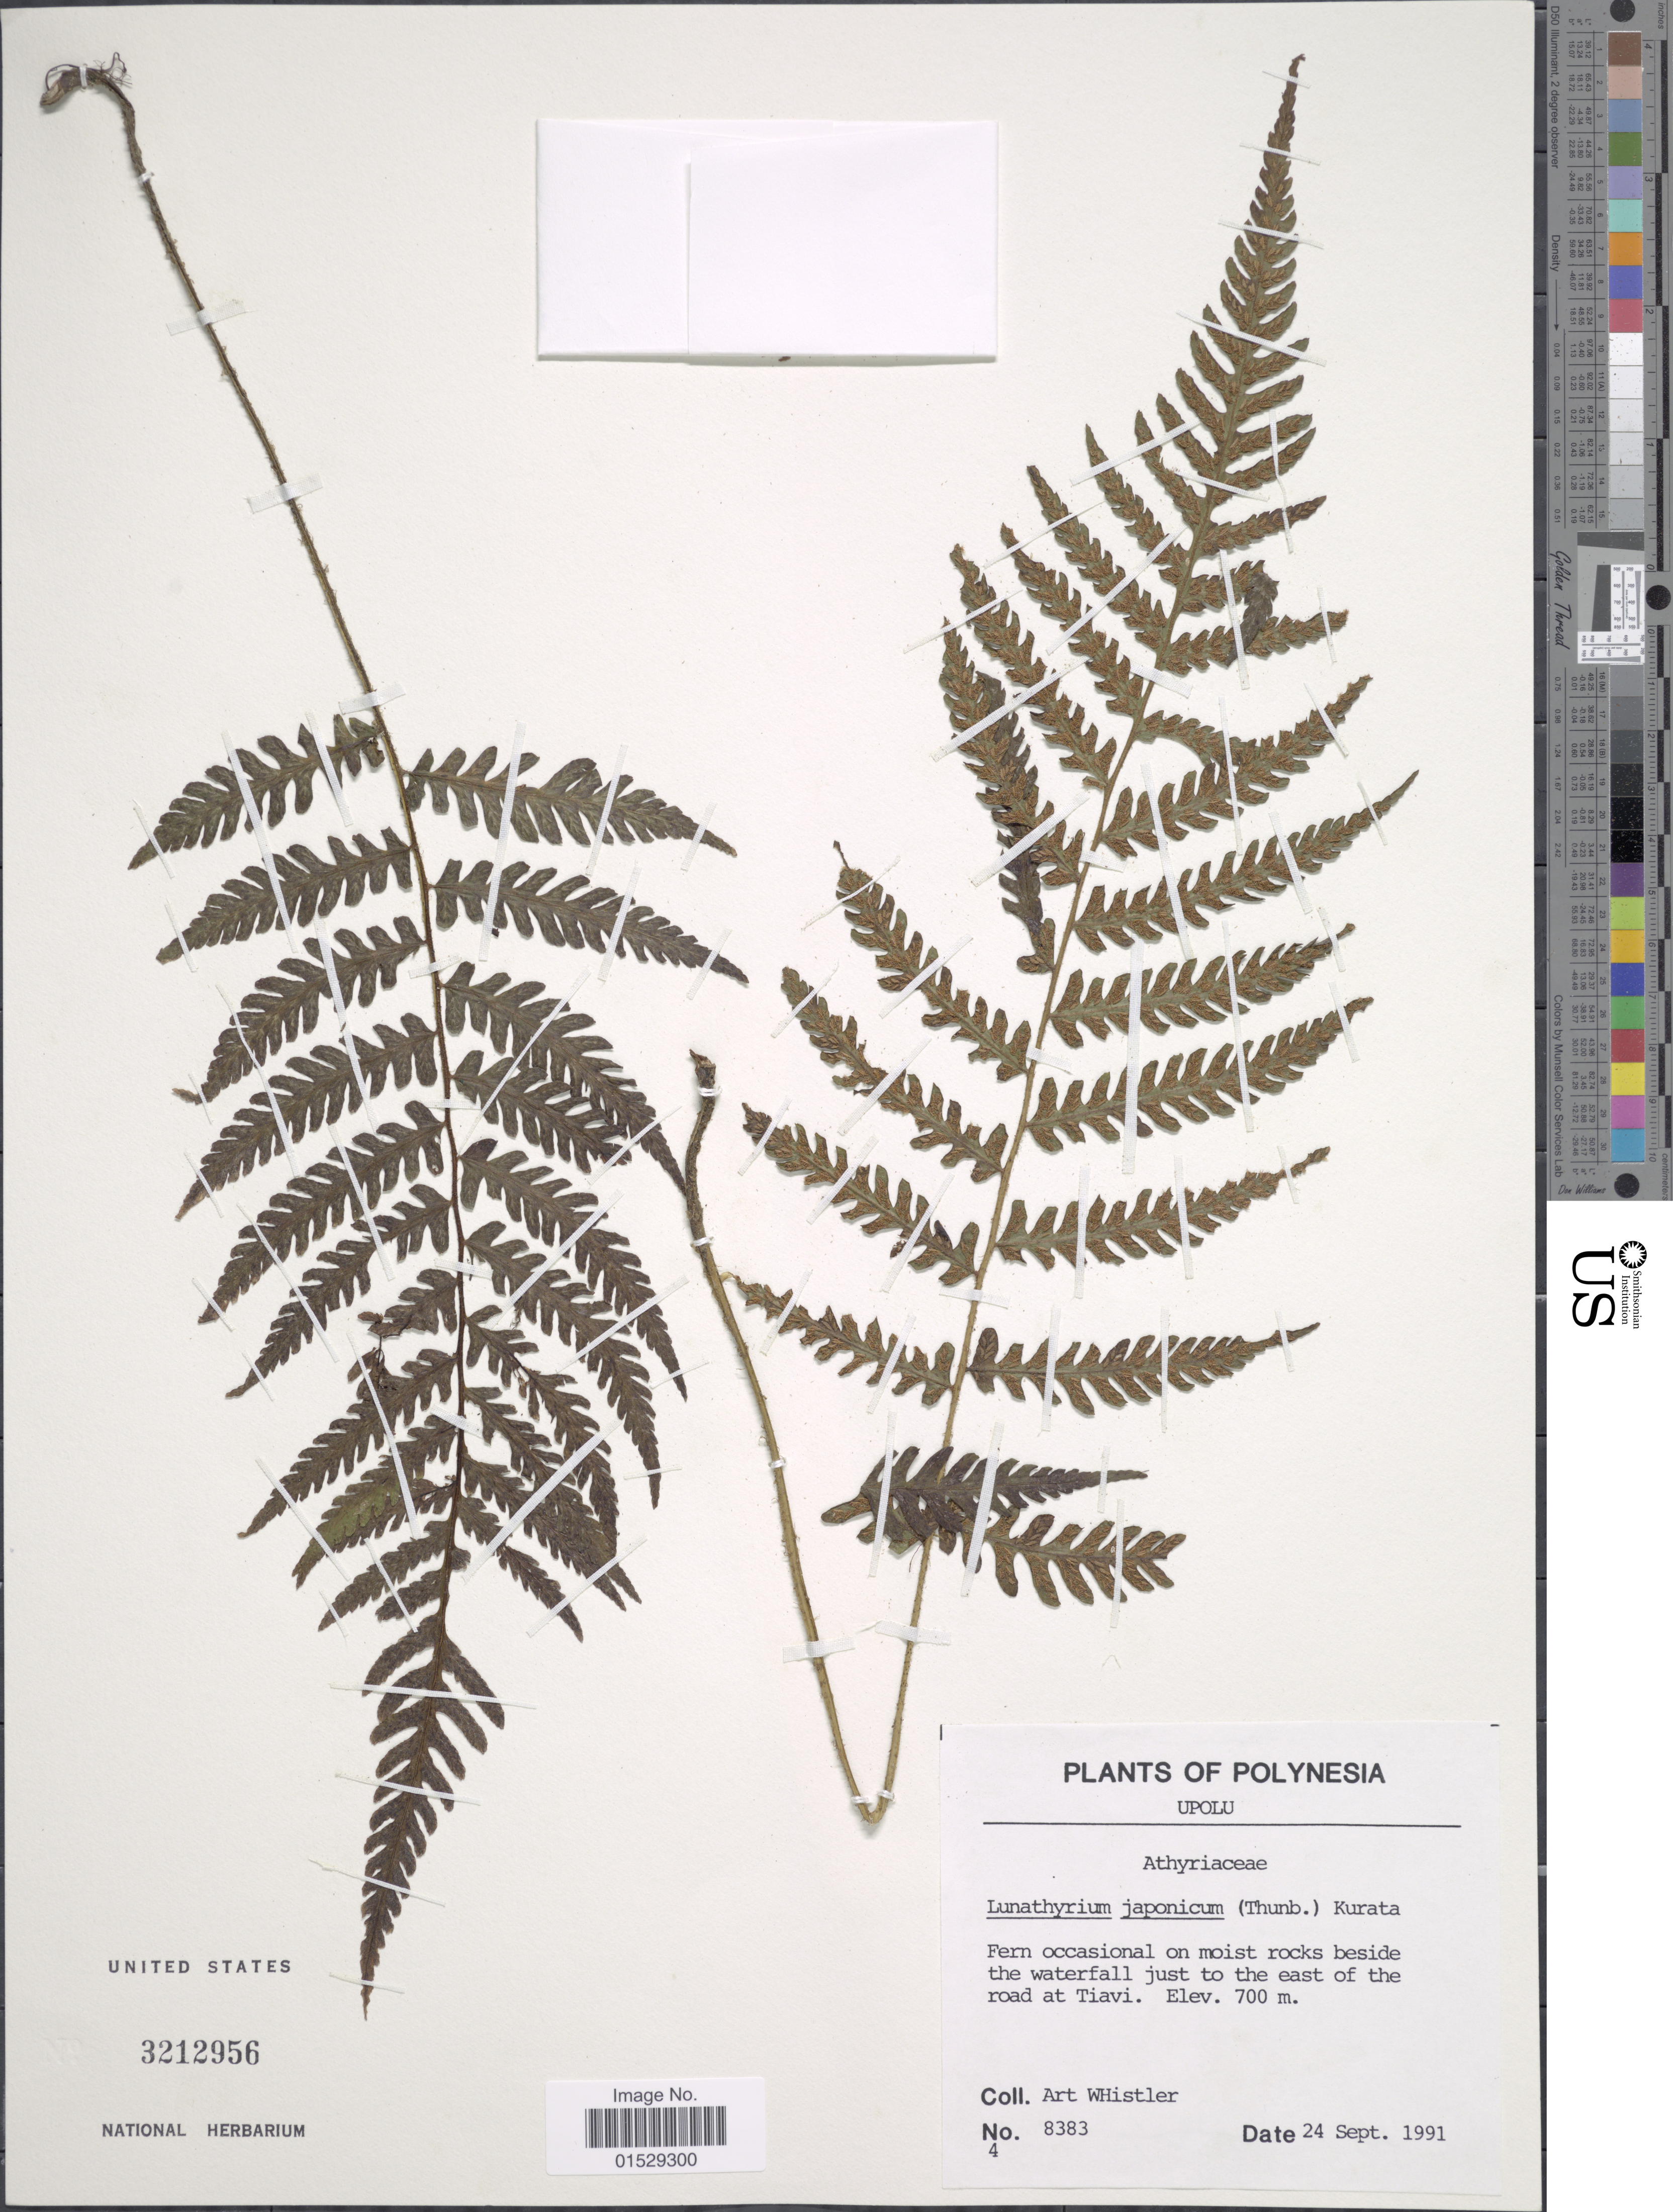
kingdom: Plantae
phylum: Tracheophyta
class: Polypodiopsida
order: Polypodiales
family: Athyriaceae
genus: Deparia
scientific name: Deparia japonica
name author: (Thunb.) M. Kato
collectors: A. Whistler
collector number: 8383/4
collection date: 1991-09-24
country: Samoa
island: Upolu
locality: On moist rocks beside waterfall just to the east of the road at Tiavi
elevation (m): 700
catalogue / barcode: US 3212956